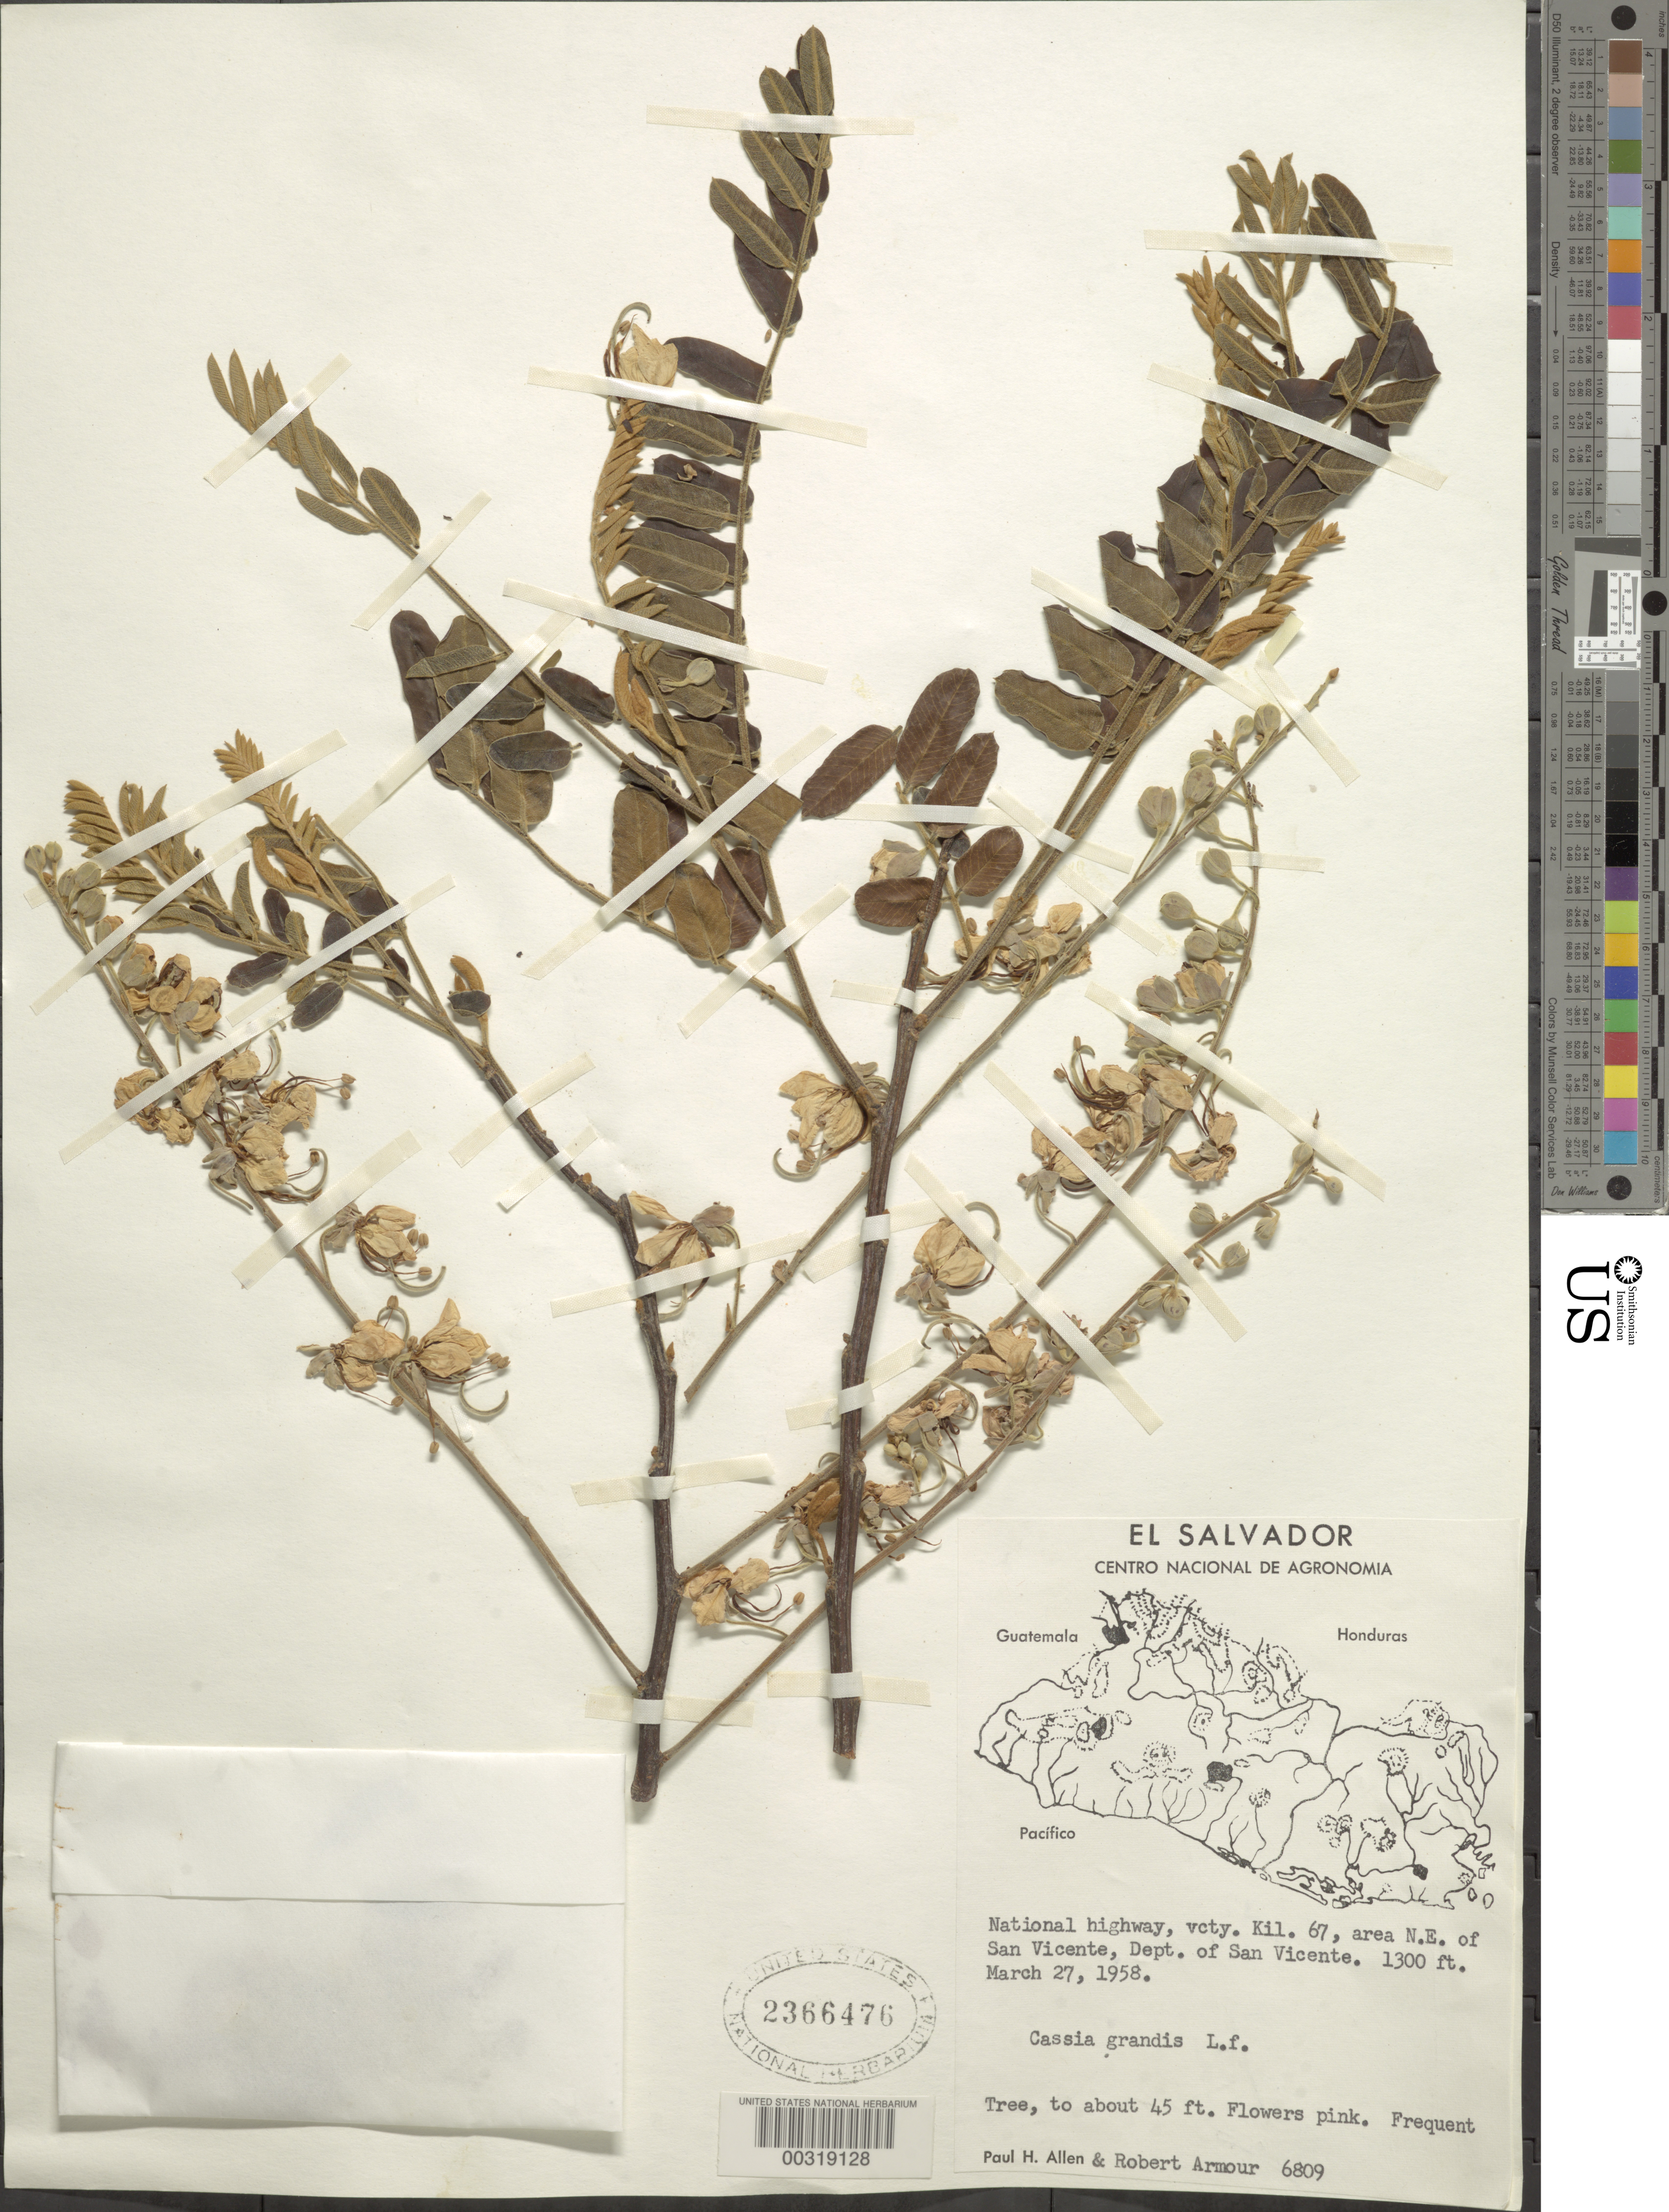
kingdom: Plantae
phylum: Tracheophyta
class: Magnoliopsida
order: Fabales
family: Fabaceae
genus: Cassia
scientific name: Cassia grandis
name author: L. f.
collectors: P. H. Allen & R. Armour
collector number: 6809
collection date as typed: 27 Mar 1958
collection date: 1958-03-27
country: El Salvador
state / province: San Vincente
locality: National highway, vicinity of km 67, area ne of san vicente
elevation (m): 396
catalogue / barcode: US 2366476